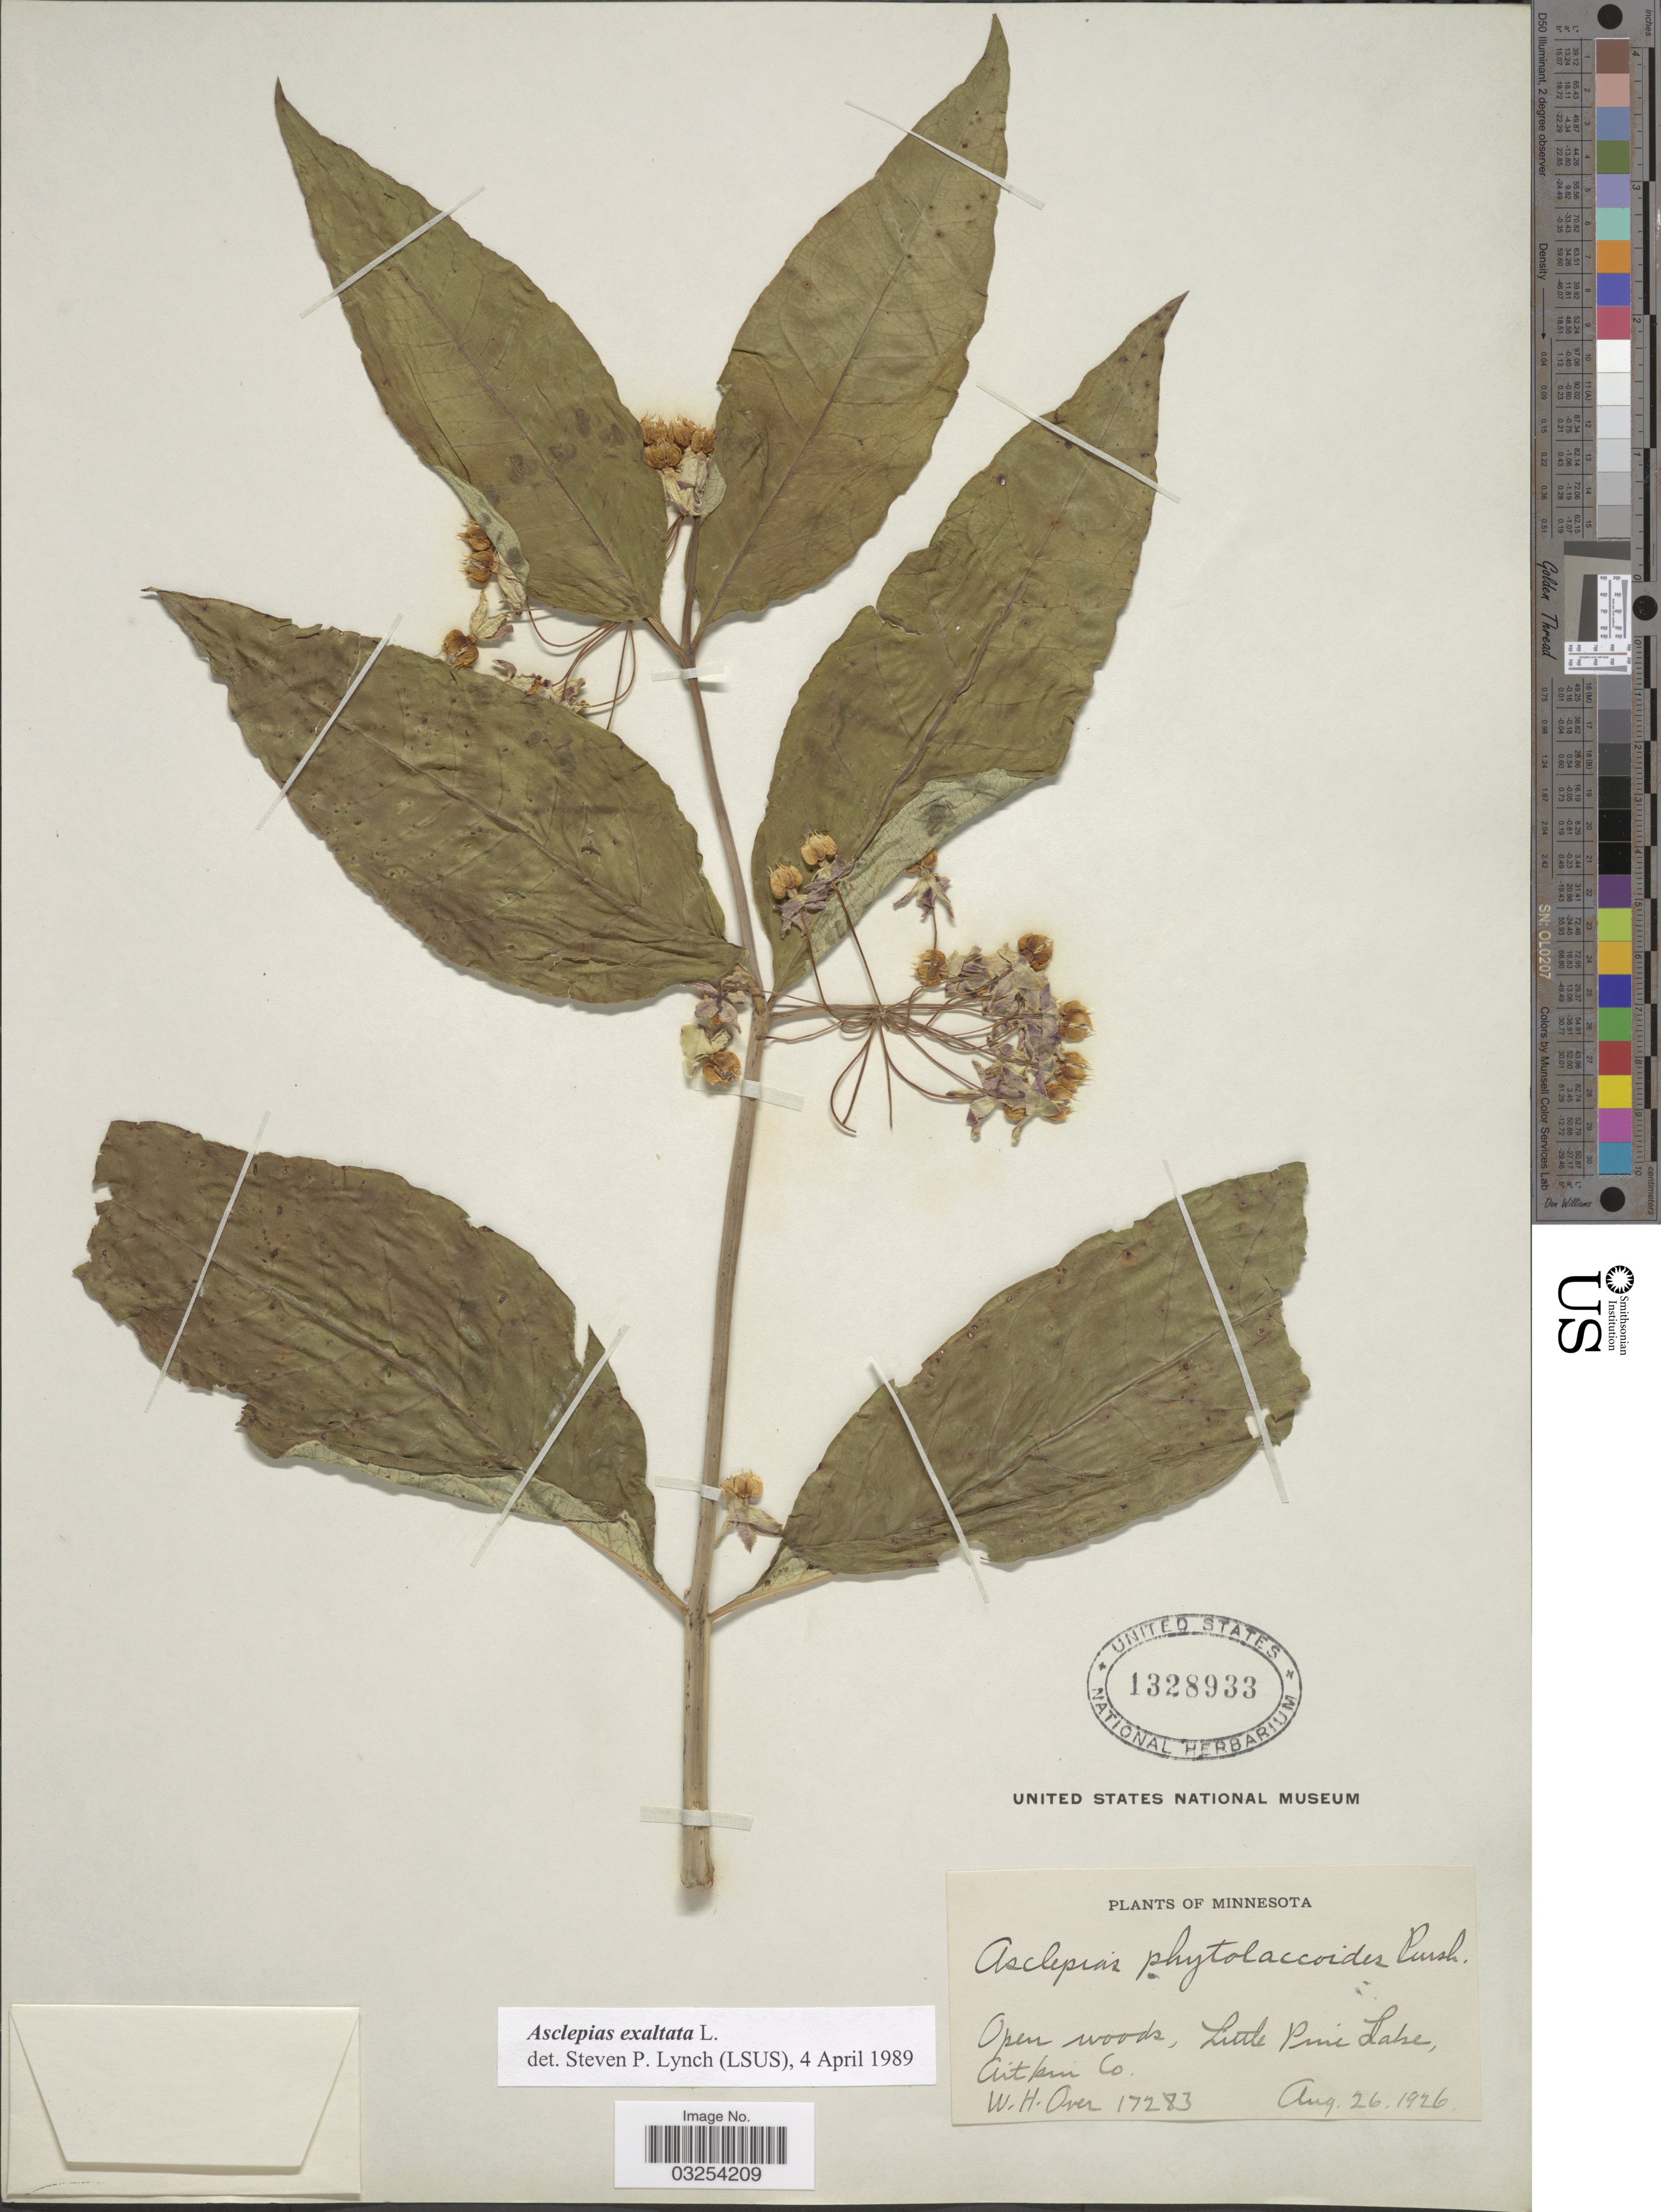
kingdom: Plantae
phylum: Tracheophyta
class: Magnoliopsida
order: Gentianales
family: Apocynaceae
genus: Asclepias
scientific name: Asclepias exaltata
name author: Muhl.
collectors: W. Over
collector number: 17283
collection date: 1926-08-26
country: United States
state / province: Minnesota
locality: Open woods, Little Pine Lake, Aitkin Co.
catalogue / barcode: US 1328933